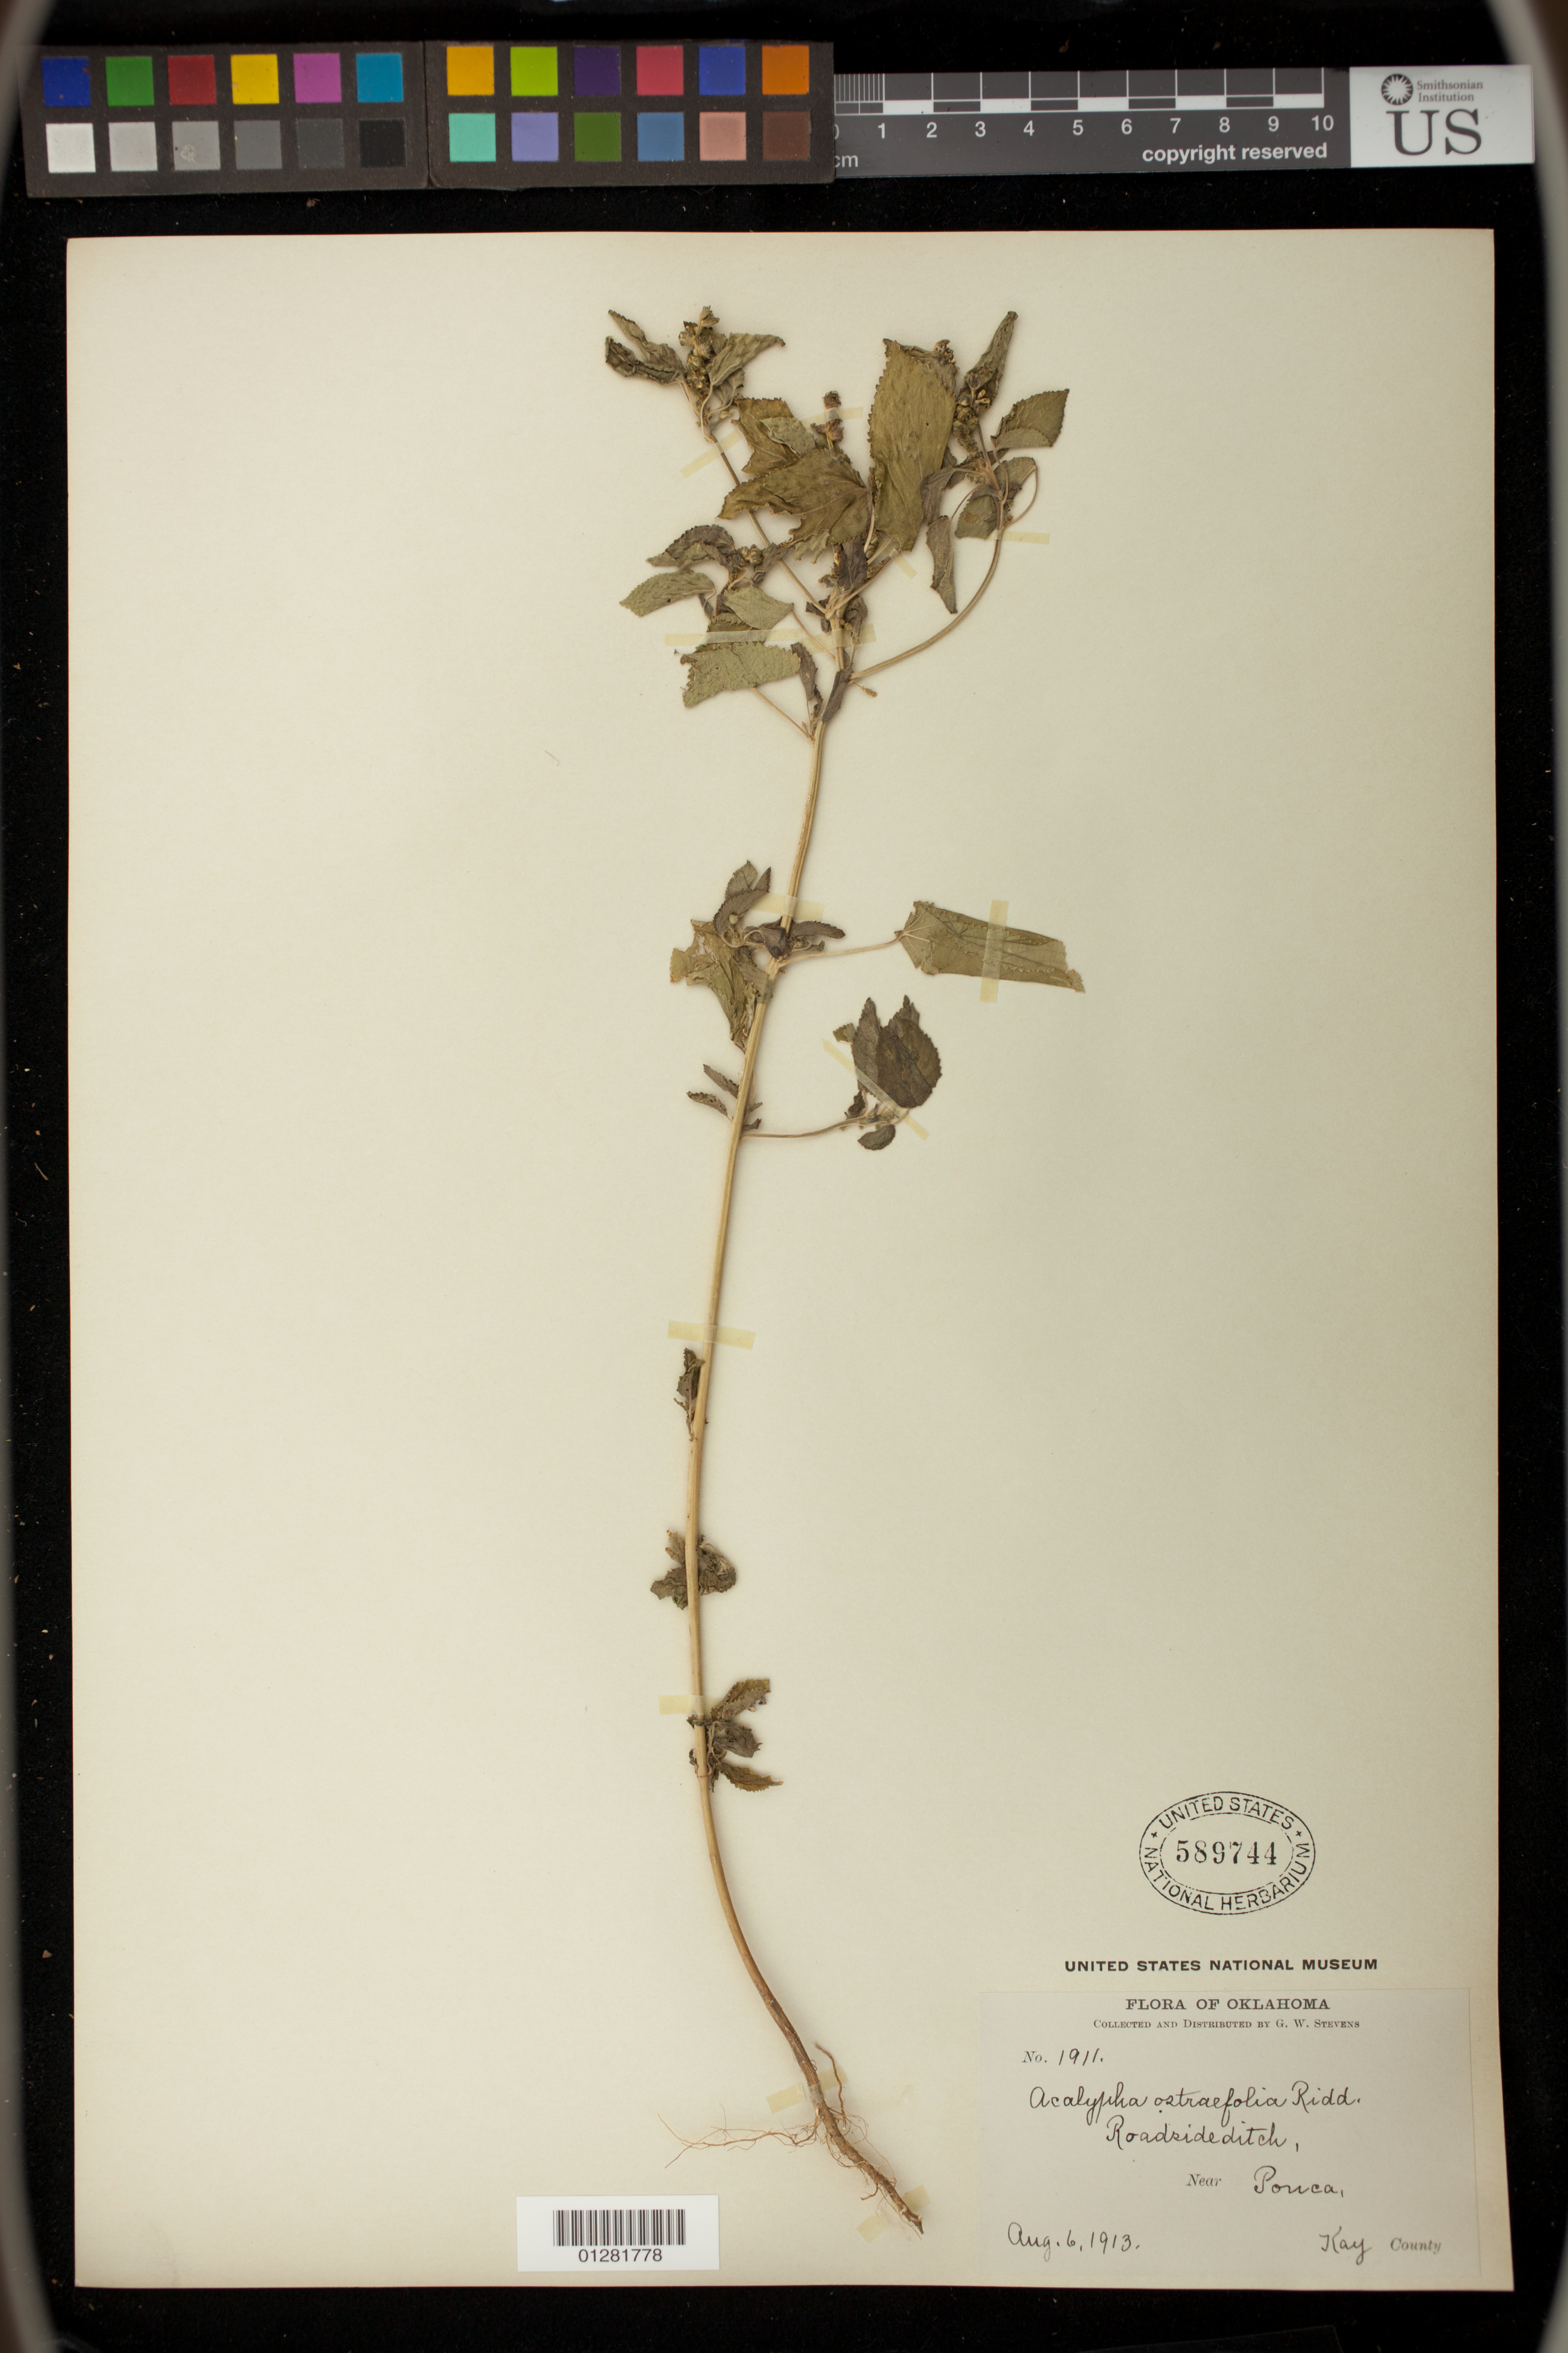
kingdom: Plantae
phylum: Tracheophyta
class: Magnoliopsida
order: Malpighiales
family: Euphorbiaceae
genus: Acalypha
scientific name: Acalypha ostryifolia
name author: Ridd.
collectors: G. W. Stevens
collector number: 1911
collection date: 1913-08-06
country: United States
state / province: Oklahoma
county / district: Kay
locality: Roadside ditch near Ponca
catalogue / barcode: US 589744